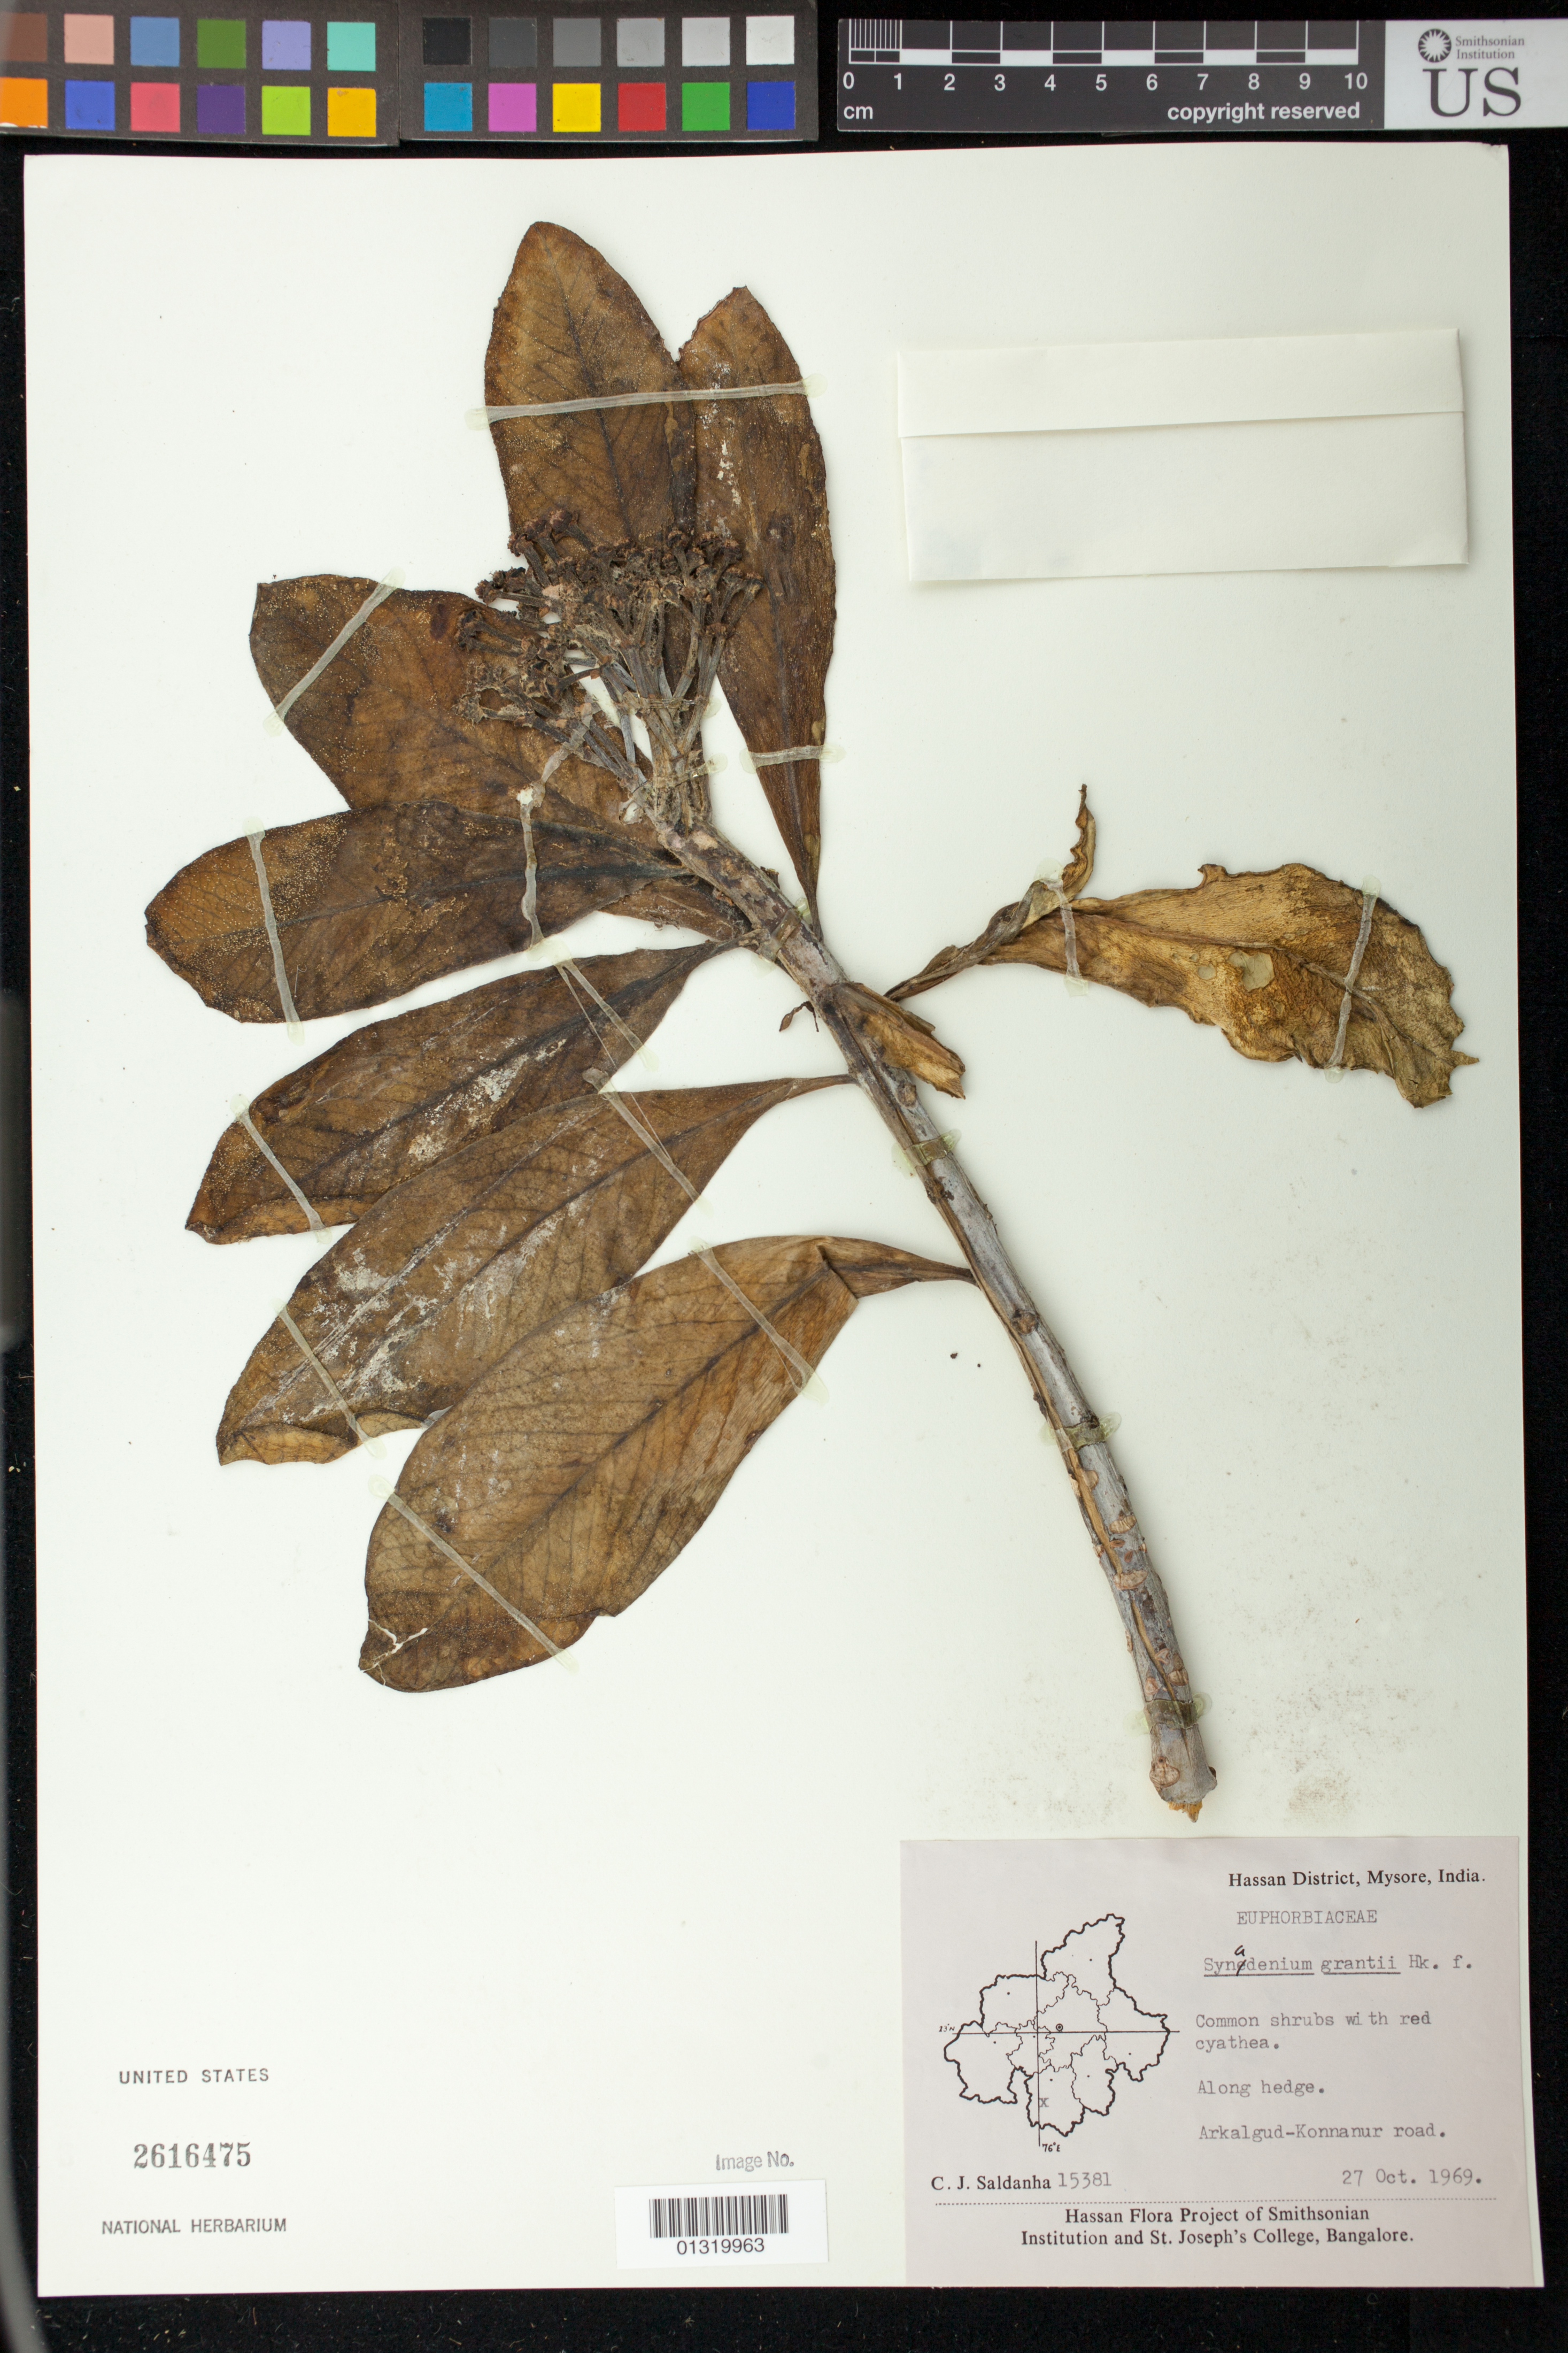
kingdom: Plantae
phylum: Tracheophyta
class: Magnoliopsida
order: Malpighiales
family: Euphorbiaceae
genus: Synadenium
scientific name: Synadenium grantii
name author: Hook. f.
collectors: C. J. Saldanha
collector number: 15381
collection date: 1969-10-27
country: India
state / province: Karnataka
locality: Arkalgud - Konnanur road.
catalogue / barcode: US 2616475